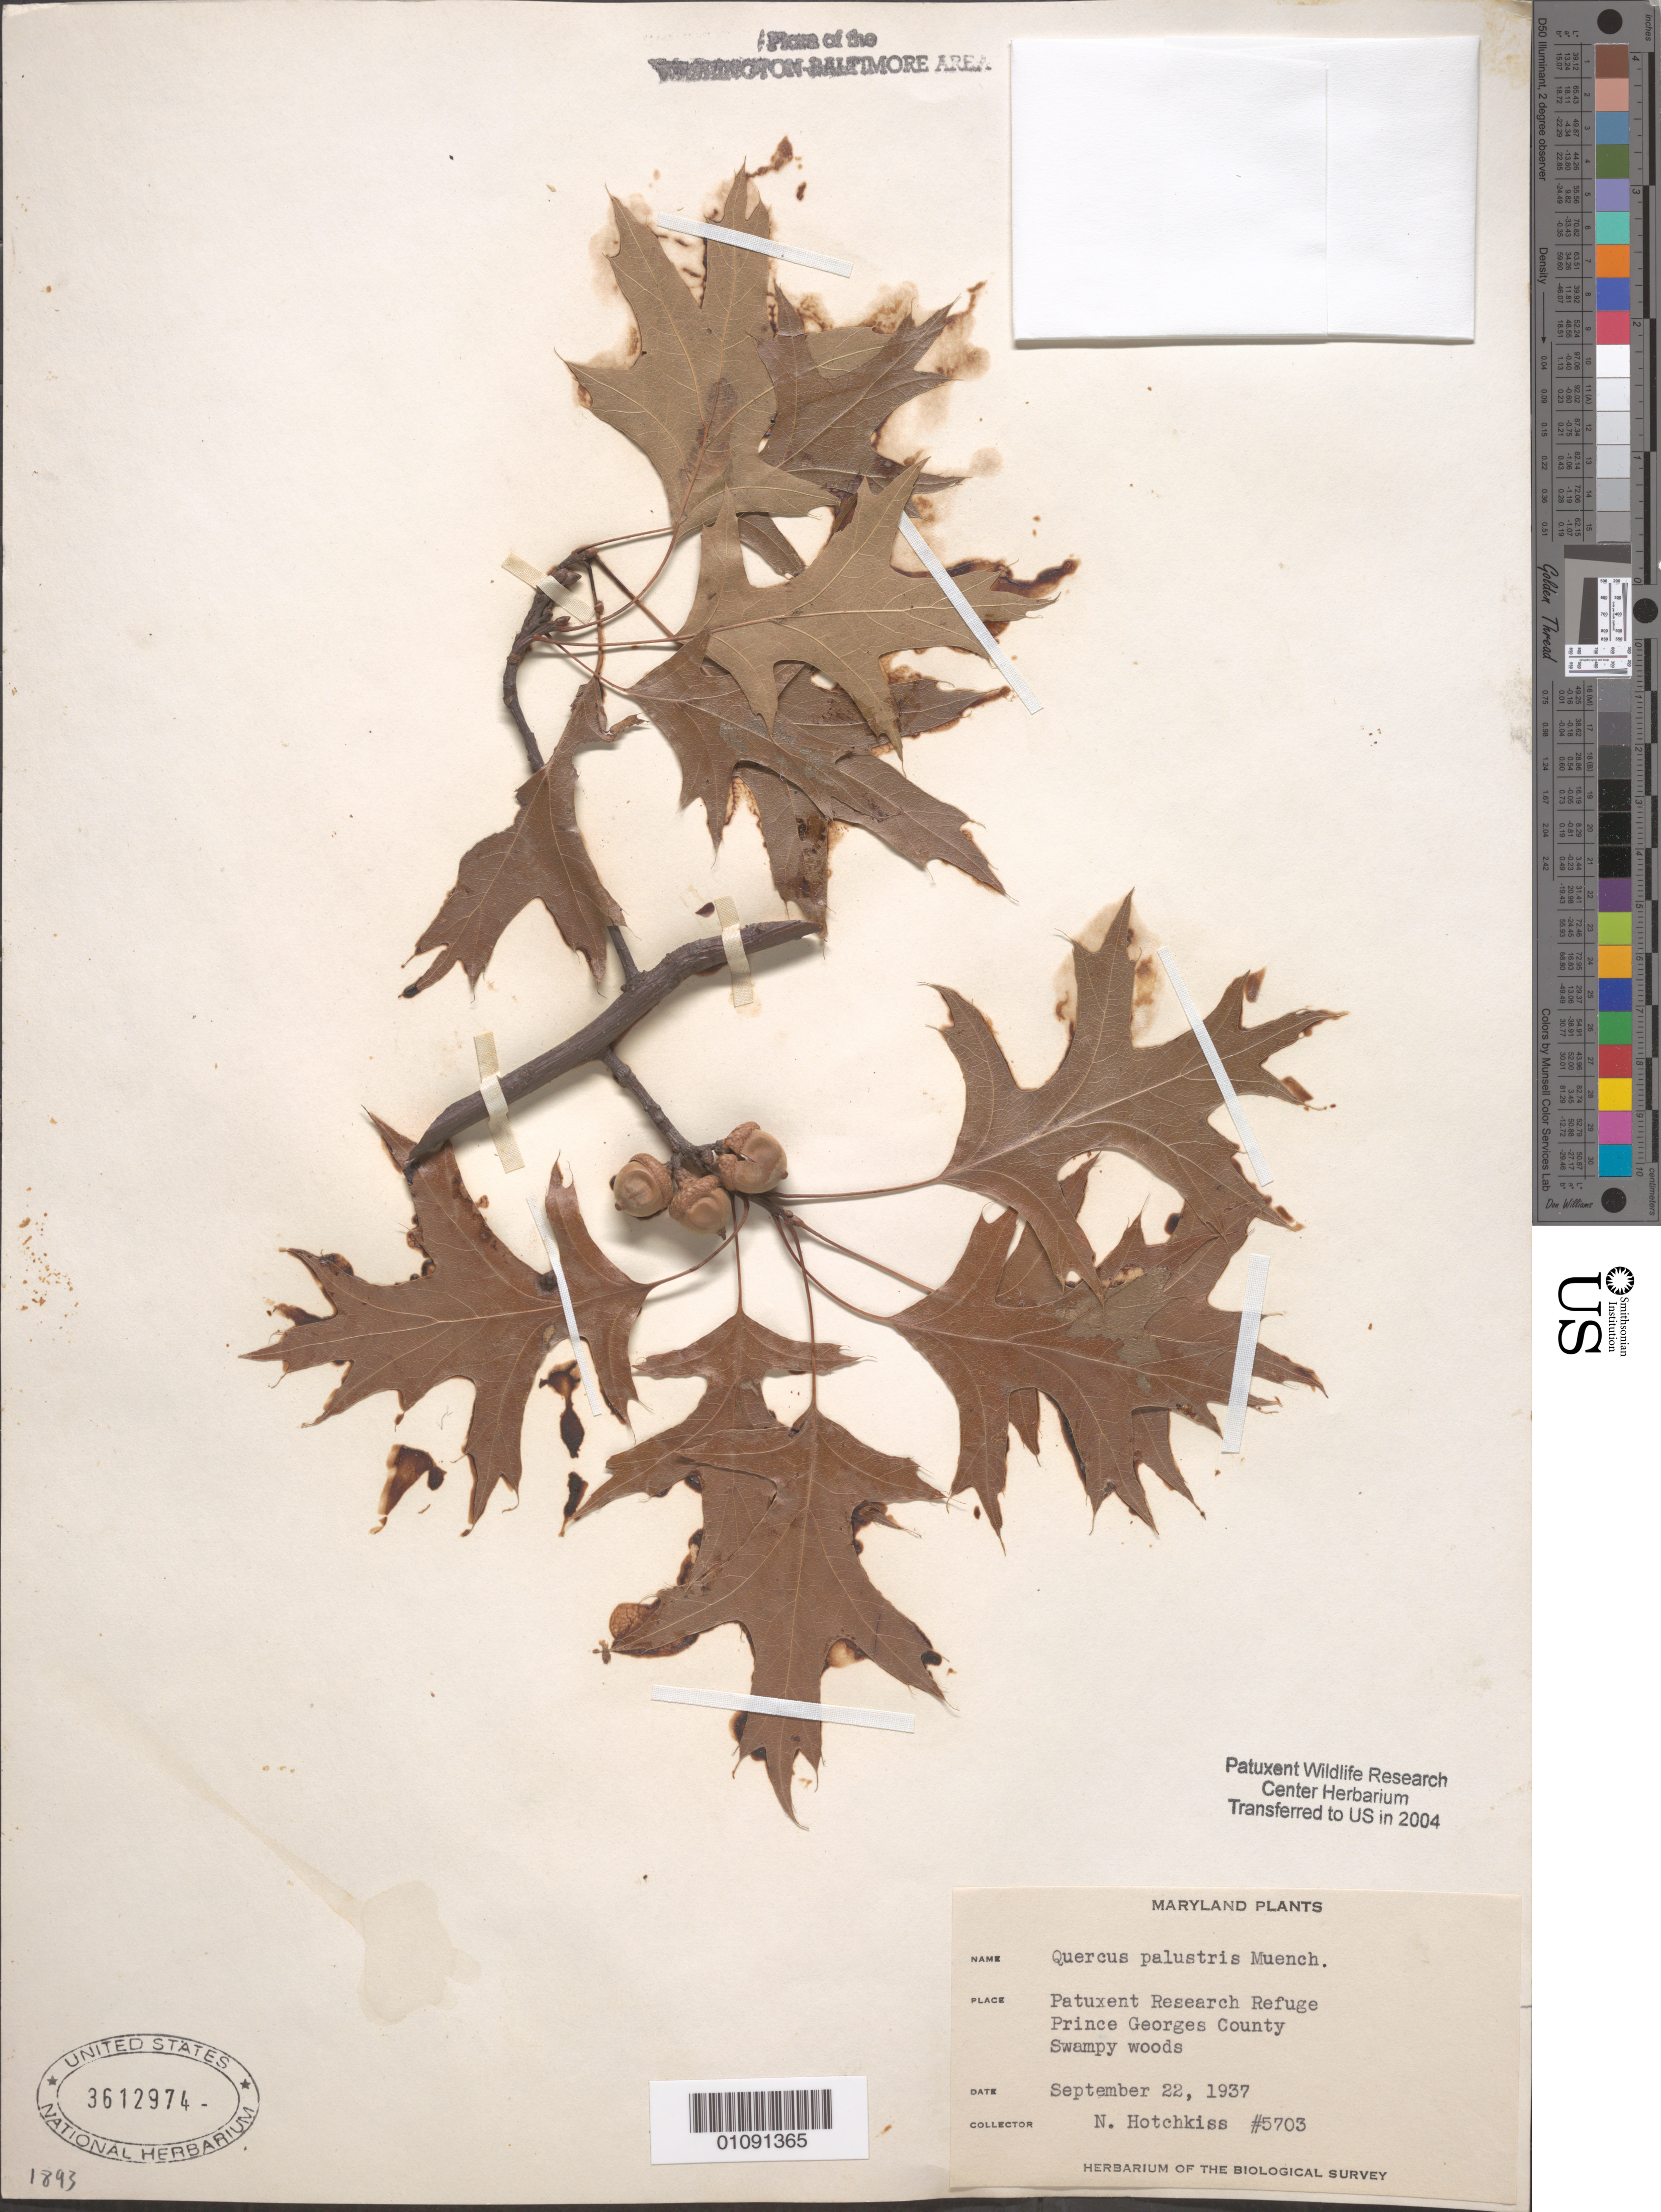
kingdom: Plantae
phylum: Tracheophyta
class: Magnoliopsida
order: Fagales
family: Fagaceae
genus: Quercus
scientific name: Quercus palustris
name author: Münchh.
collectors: N. Hotchkiss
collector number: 5703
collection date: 1937-09-22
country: United States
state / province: Maryland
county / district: Prince George's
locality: Patuxent Wildlife Refuge.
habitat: Swampy woods.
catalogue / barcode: US 3612974